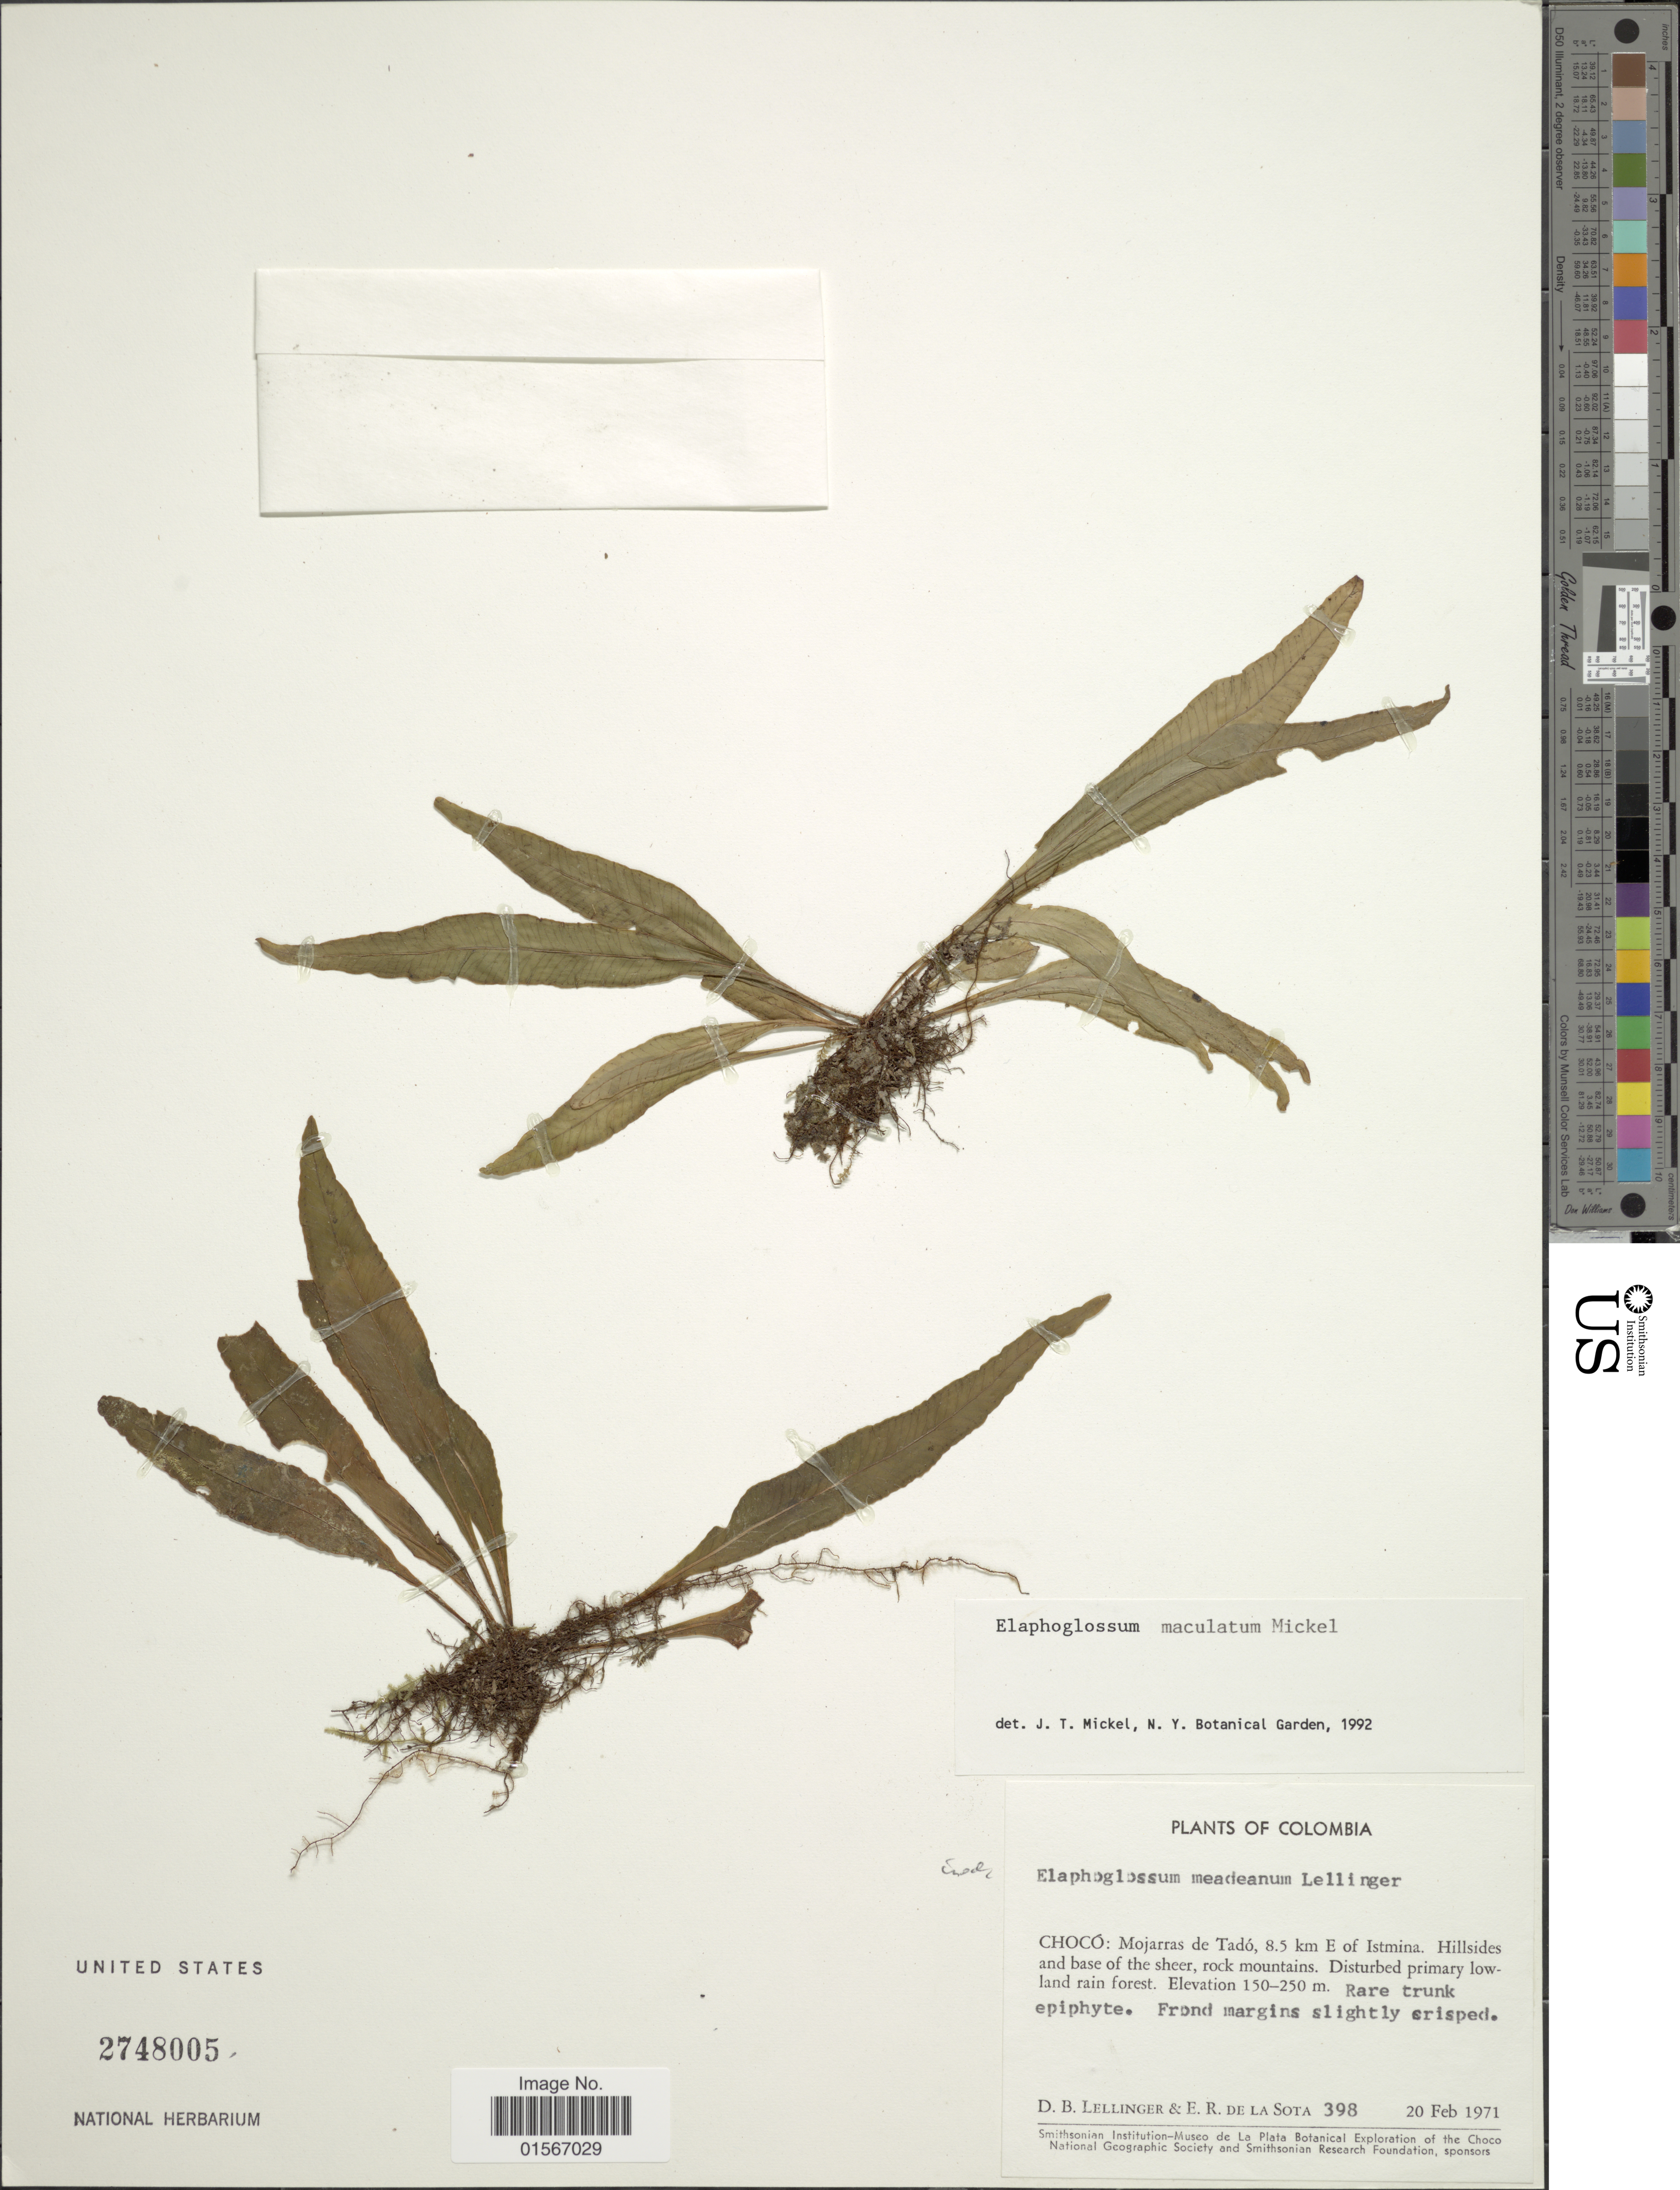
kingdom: Plantae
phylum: Tracheophyta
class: Polypodiopsida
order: Polypodiales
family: Dryopteridaceae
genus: Elaphoglossum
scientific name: Elaphoglossum maculatum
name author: Mickel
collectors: D. B. Lellinger & E. R. de la Sota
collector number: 398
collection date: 1971-02-20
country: Colombia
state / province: Chocó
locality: Mojarras de Tadó, 8.5 km E of Istmina. Hillsides and base of the sheer, rock mountains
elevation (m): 150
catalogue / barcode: US 2748005